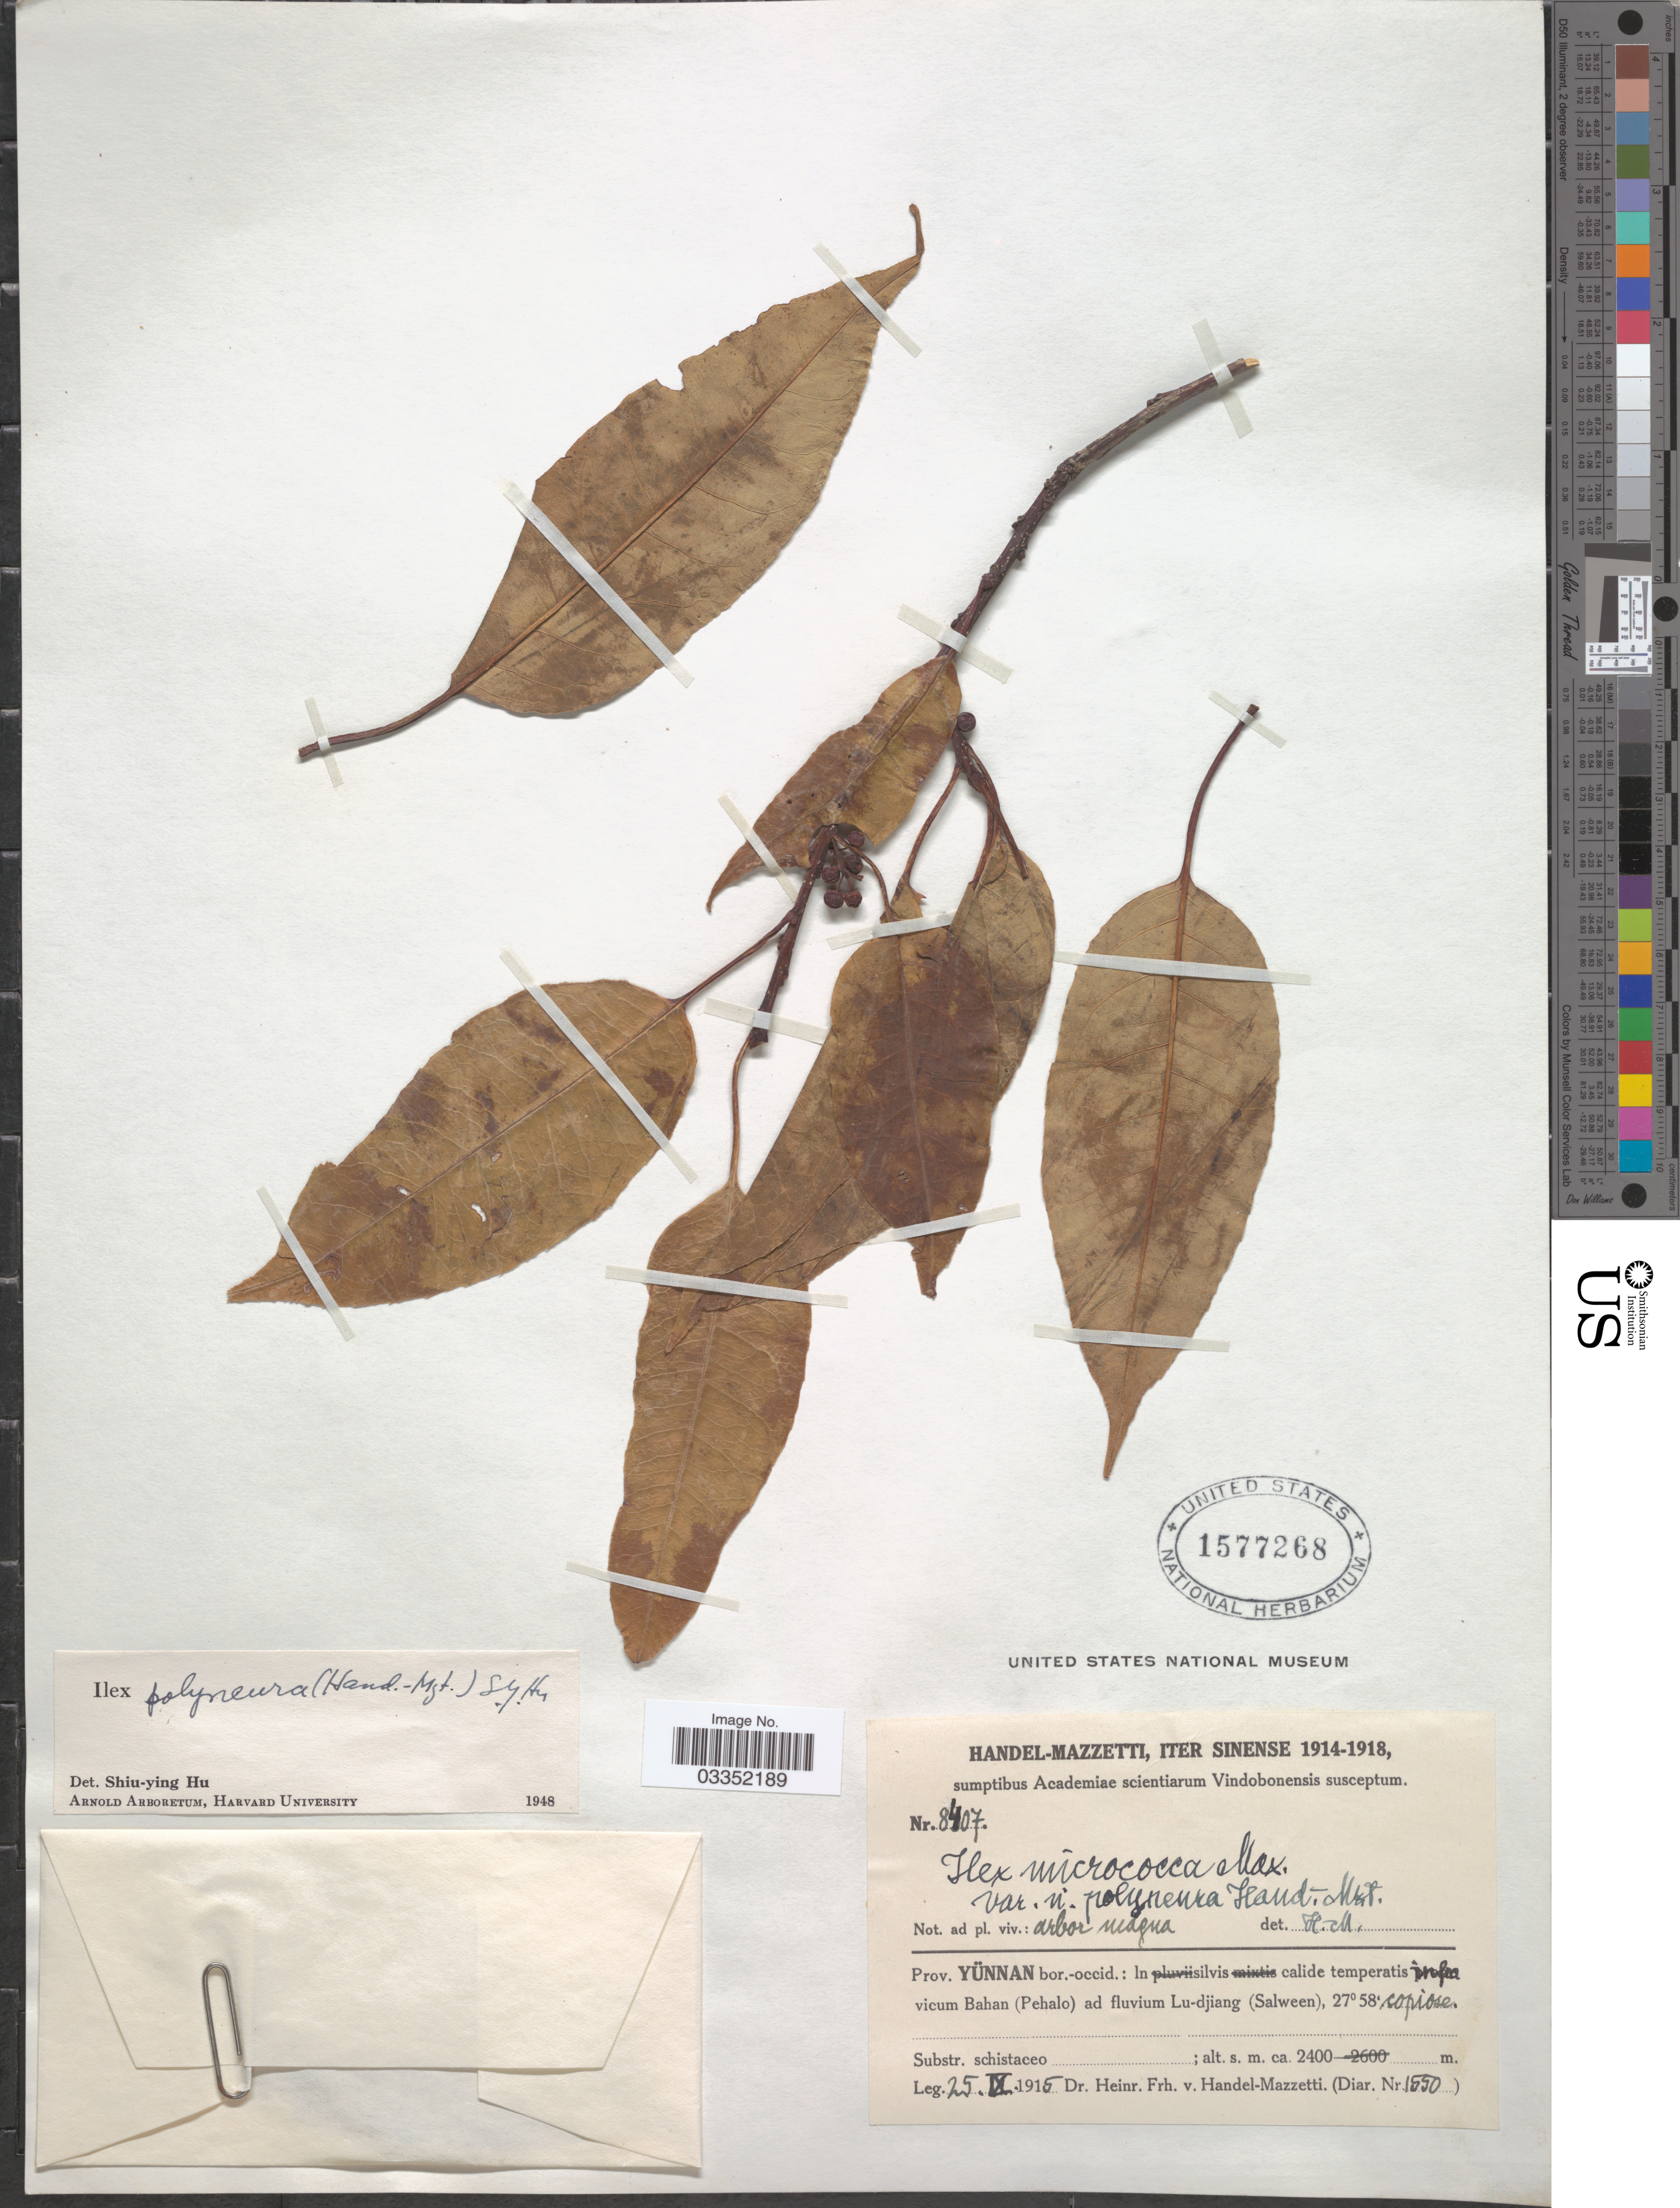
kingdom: Plantae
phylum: Tracheophyta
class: Magnoliopsida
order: Aquifoliales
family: Aquifoliaceae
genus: Ilex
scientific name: Ilex polyneura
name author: (Hand.-Mazz.) S.Y. Hu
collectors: H. Handel-Mazzetti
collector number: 8407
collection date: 1915-09-25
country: China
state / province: Yunnan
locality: In silvis calide temperatis infra vicum Bahan (Pehalo) ad fluvium Lu-djiang (Salween).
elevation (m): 2400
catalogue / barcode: US 1577268